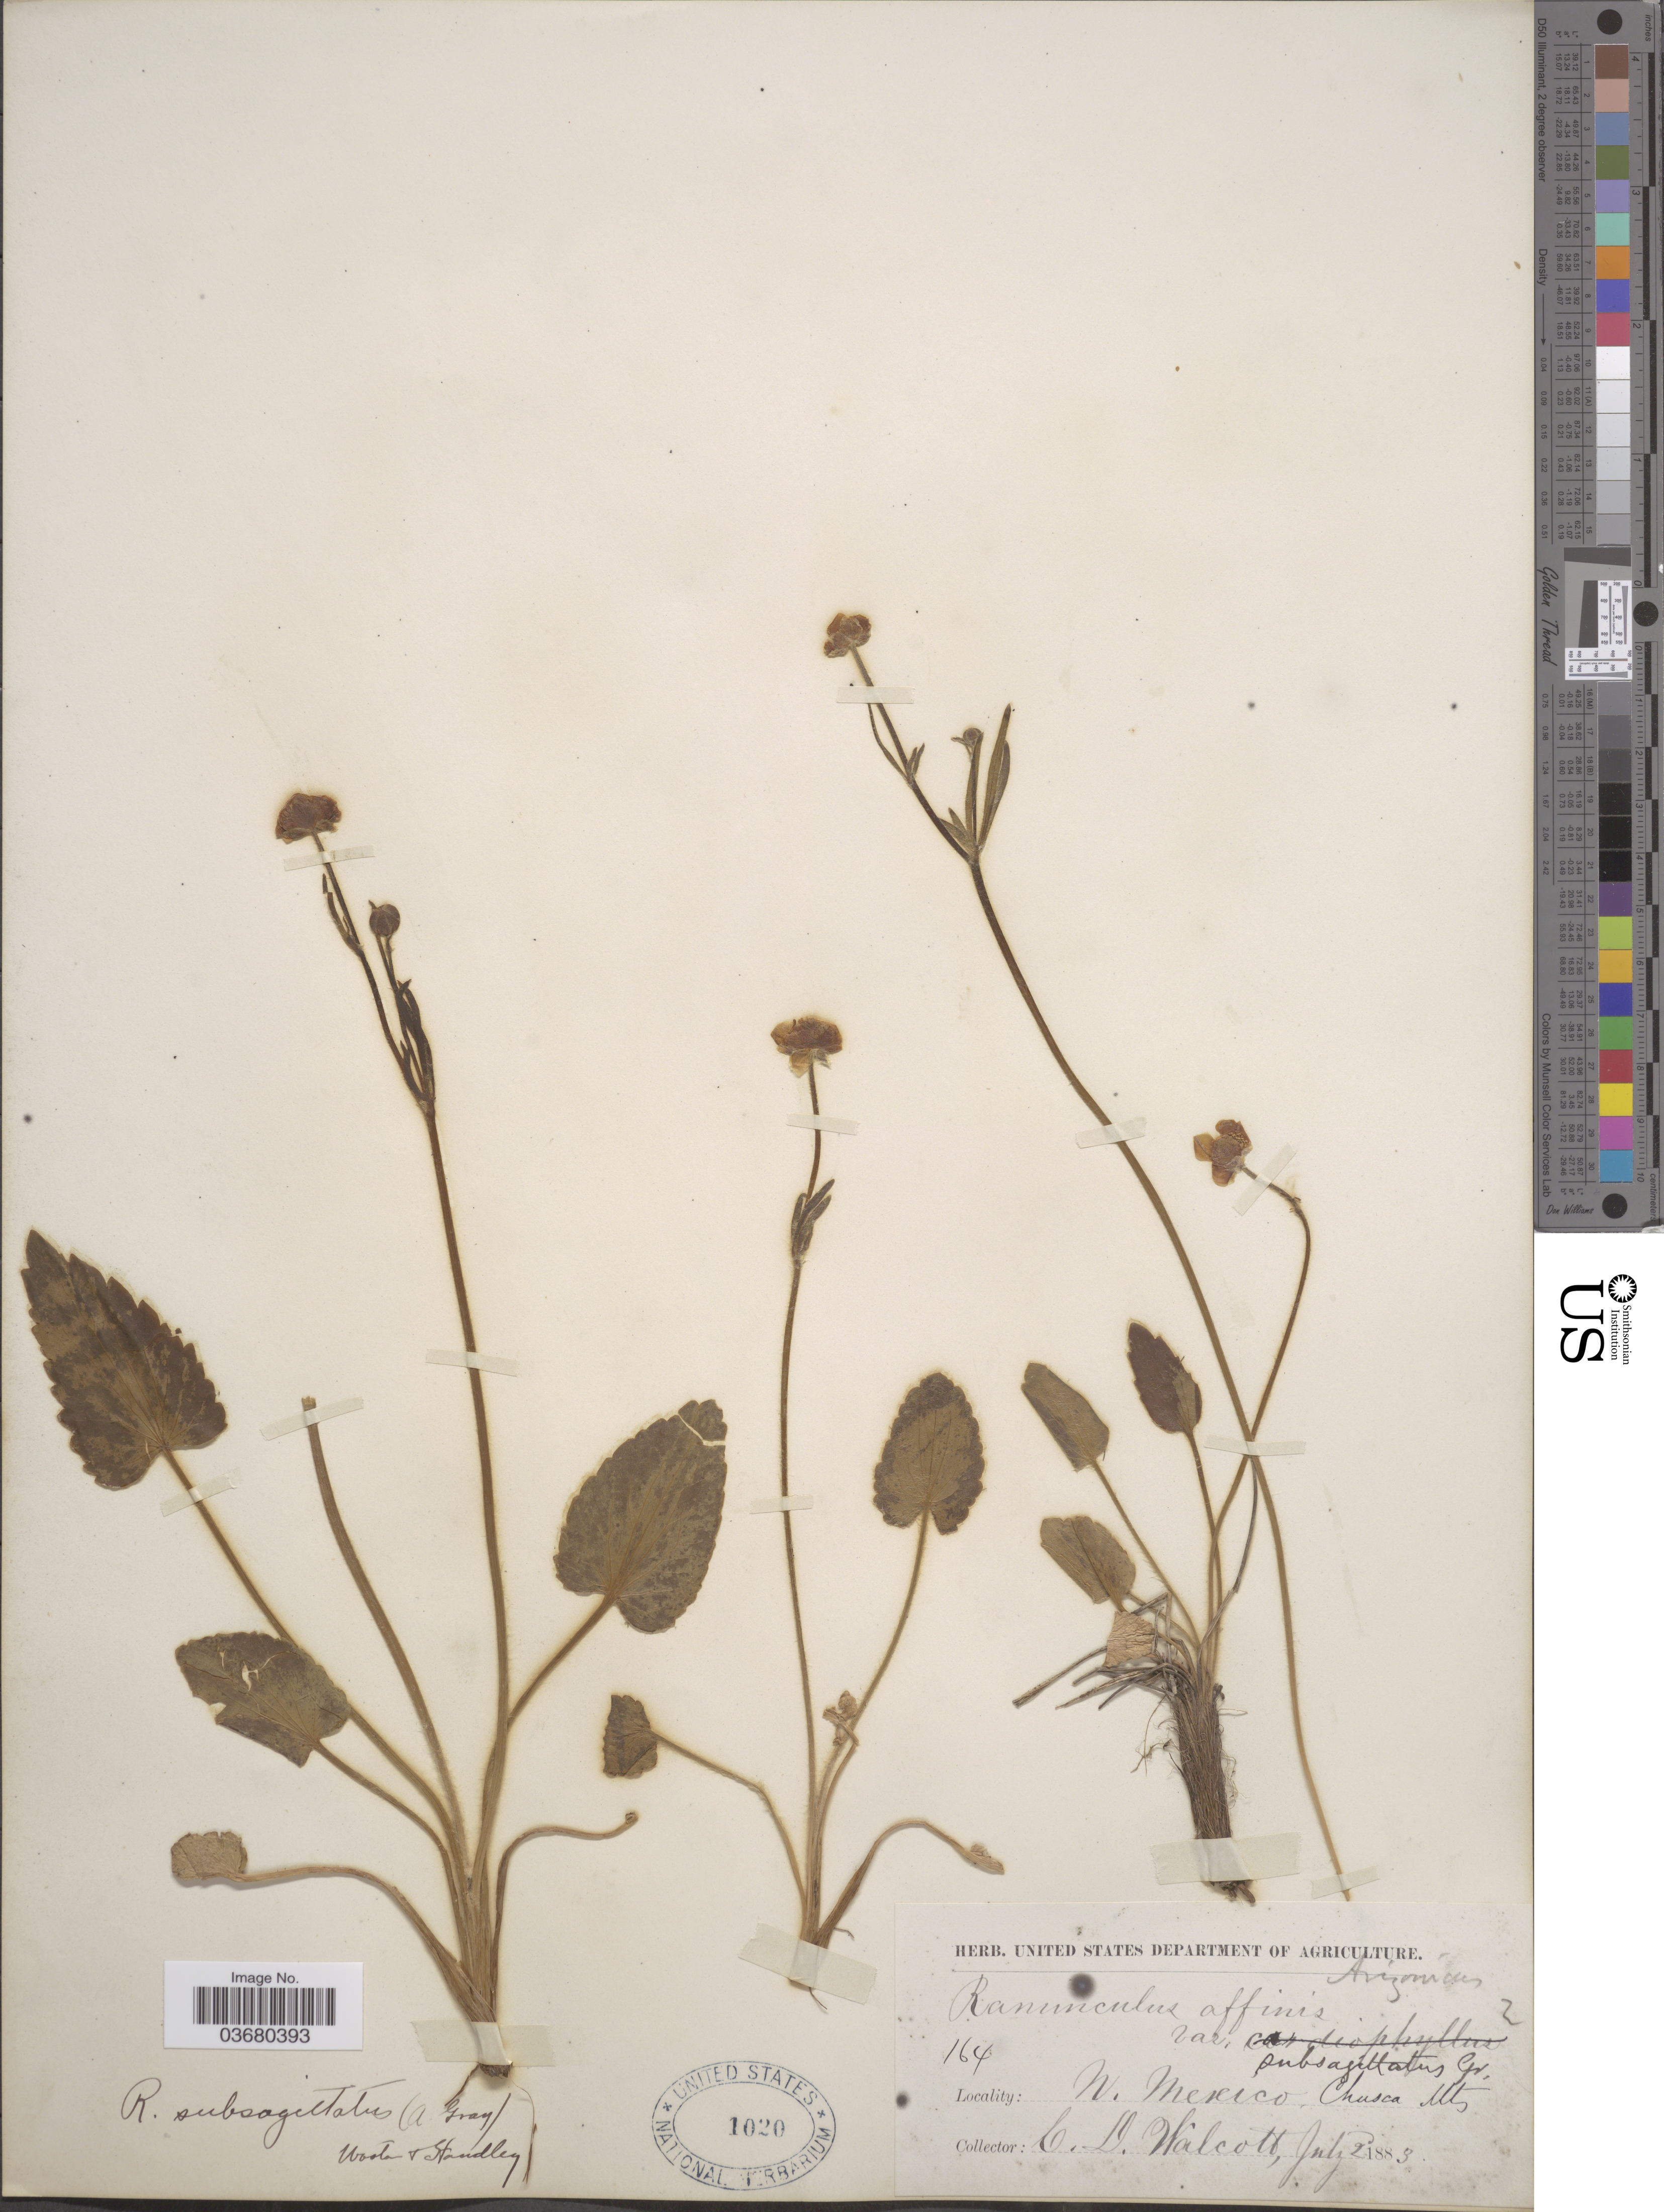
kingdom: Plantae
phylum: Tracheophyta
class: Magnoliopsida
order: Ranunculales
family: Ranunculaceae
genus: Ranunculus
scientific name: Ranunculus cardiophyllus var. subsagittatus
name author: (A. Gray) L.D. Benson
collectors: C. Walcott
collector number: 164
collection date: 1883-07-02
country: United States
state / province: New Mexico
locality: Chusca Mts.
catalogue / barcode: US 1020